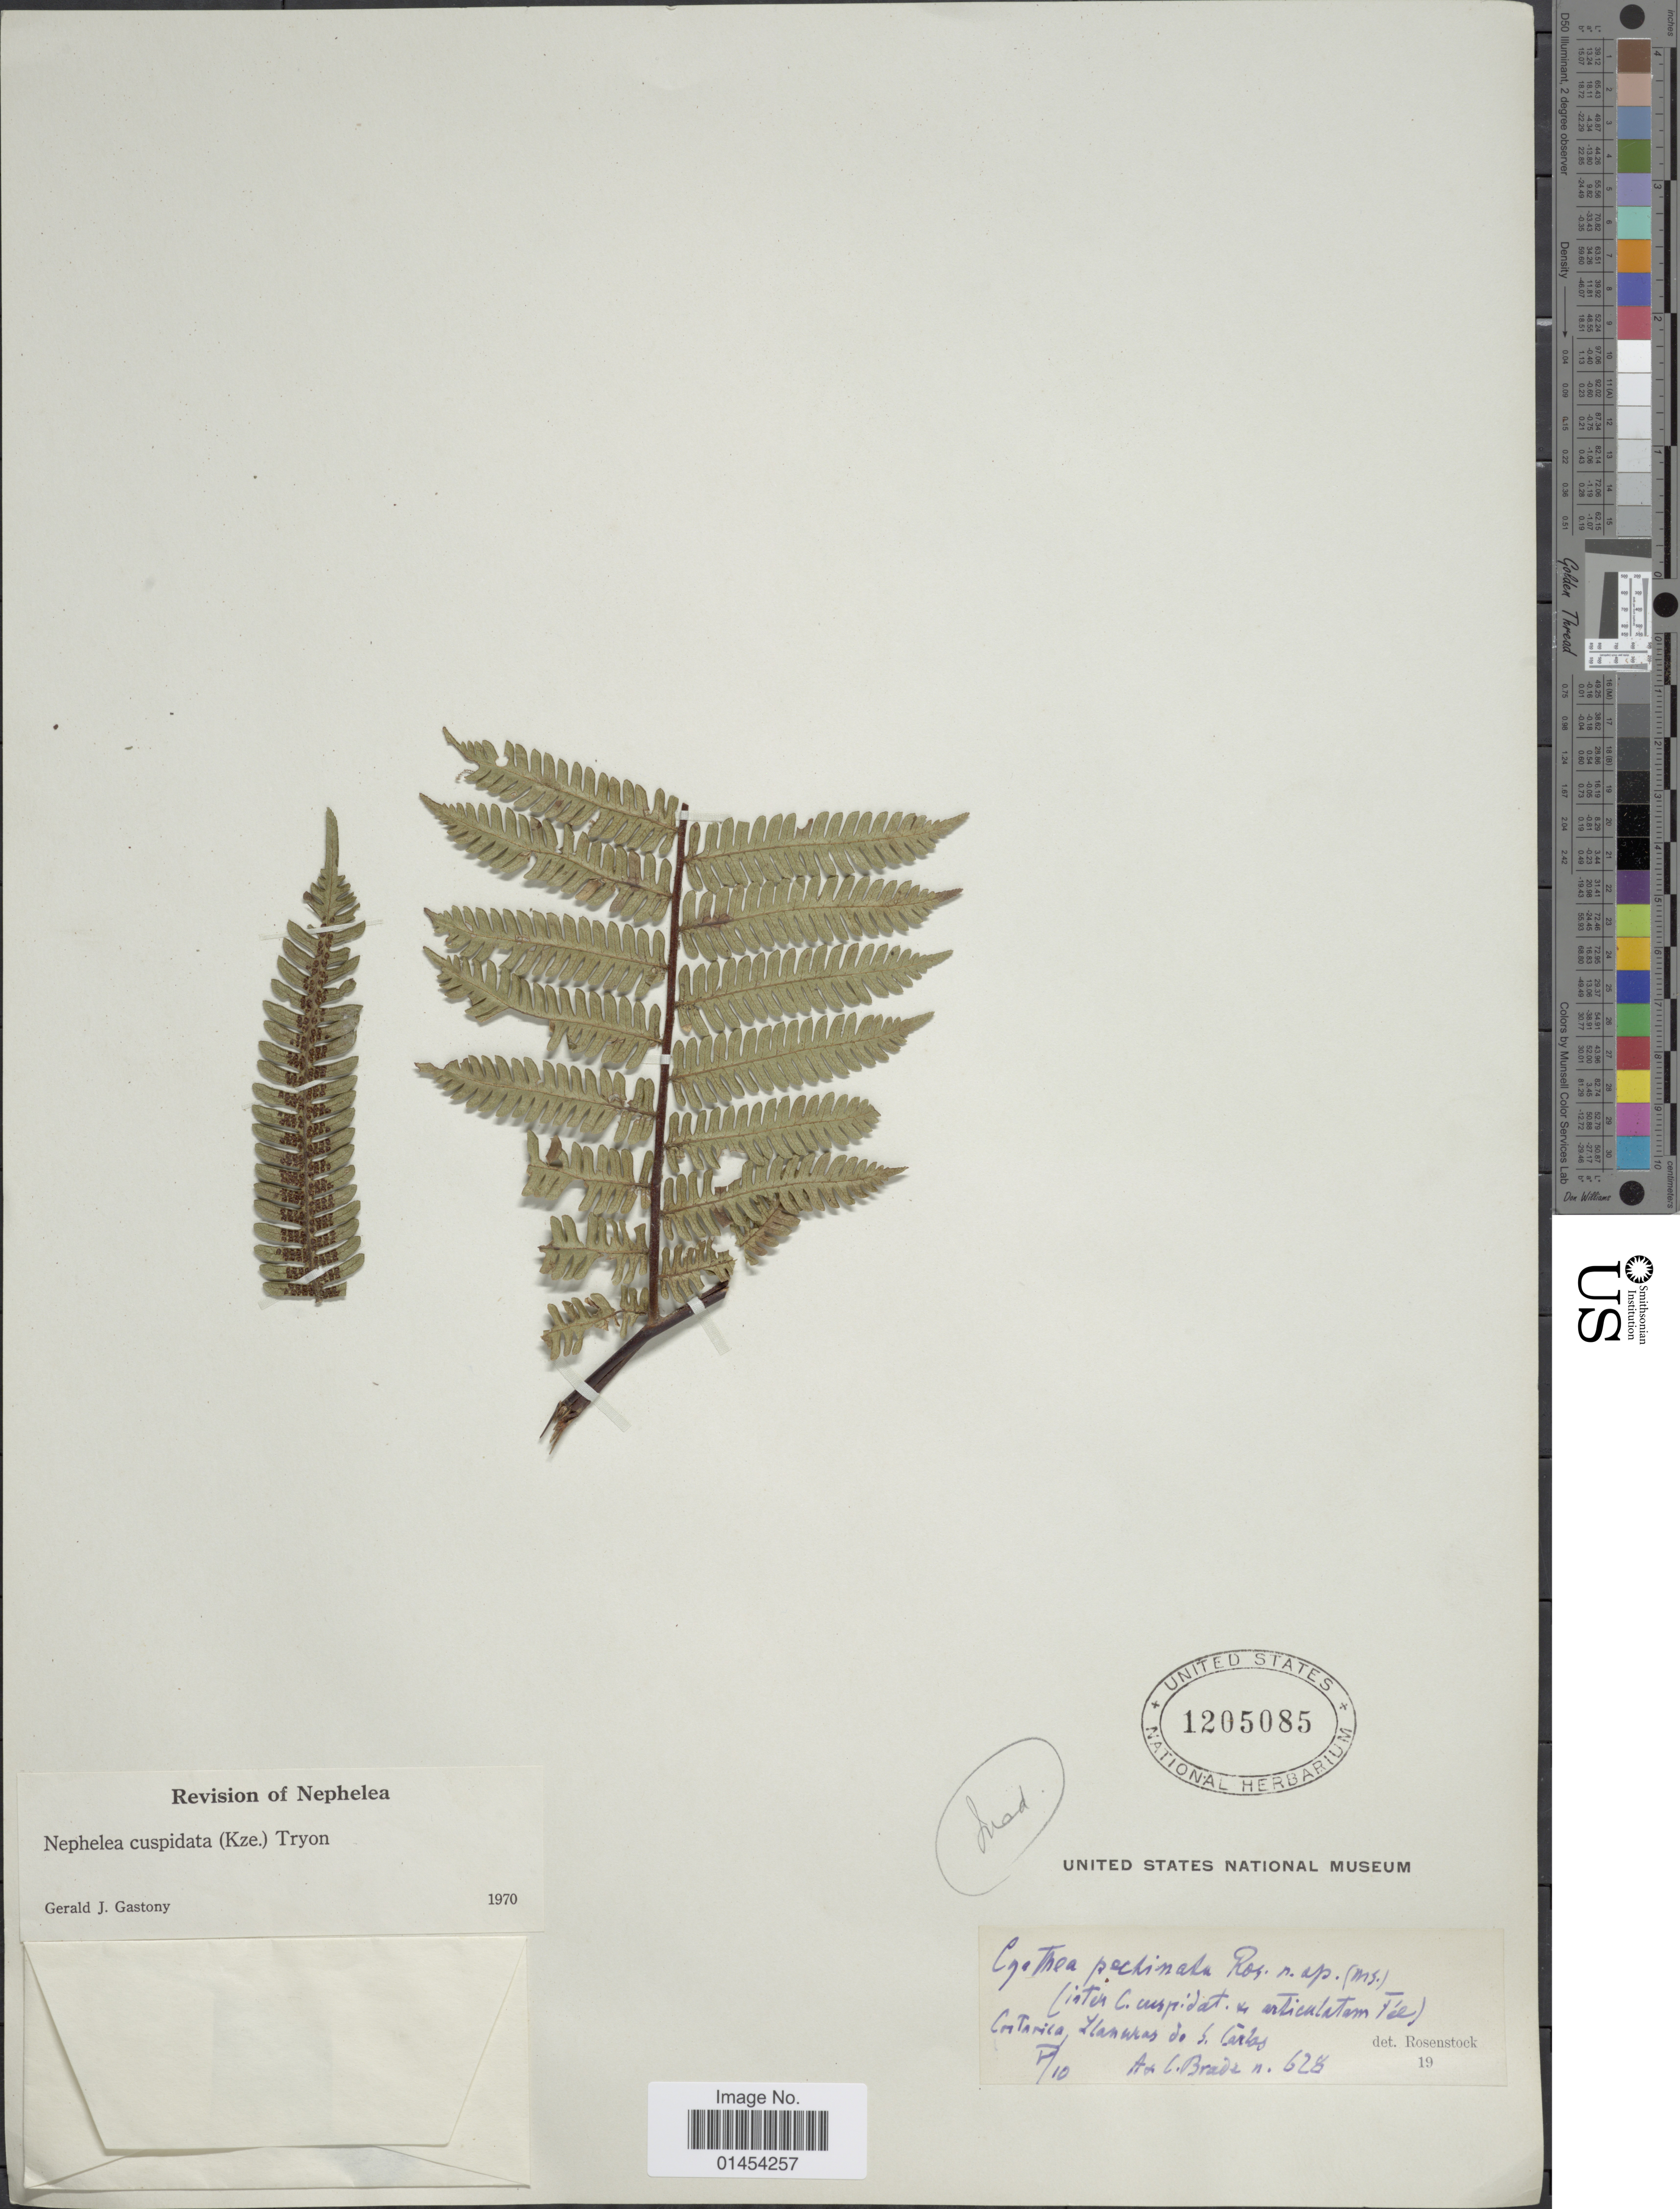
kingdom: Plantae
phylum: Tracheophyta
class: Polypodiopsida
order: Cyatheales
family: Cyatheaceae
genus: Alsophila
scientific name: Alsophila cuspidata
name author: (Kunze) D.S. Conant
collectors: A. Brade & C. Brade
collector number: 628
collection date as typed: Transcribed d/m/y: /5/10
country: Costa Rica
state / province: Alajuela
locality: Llanuras de S. Carlos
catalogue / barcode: US 1205085